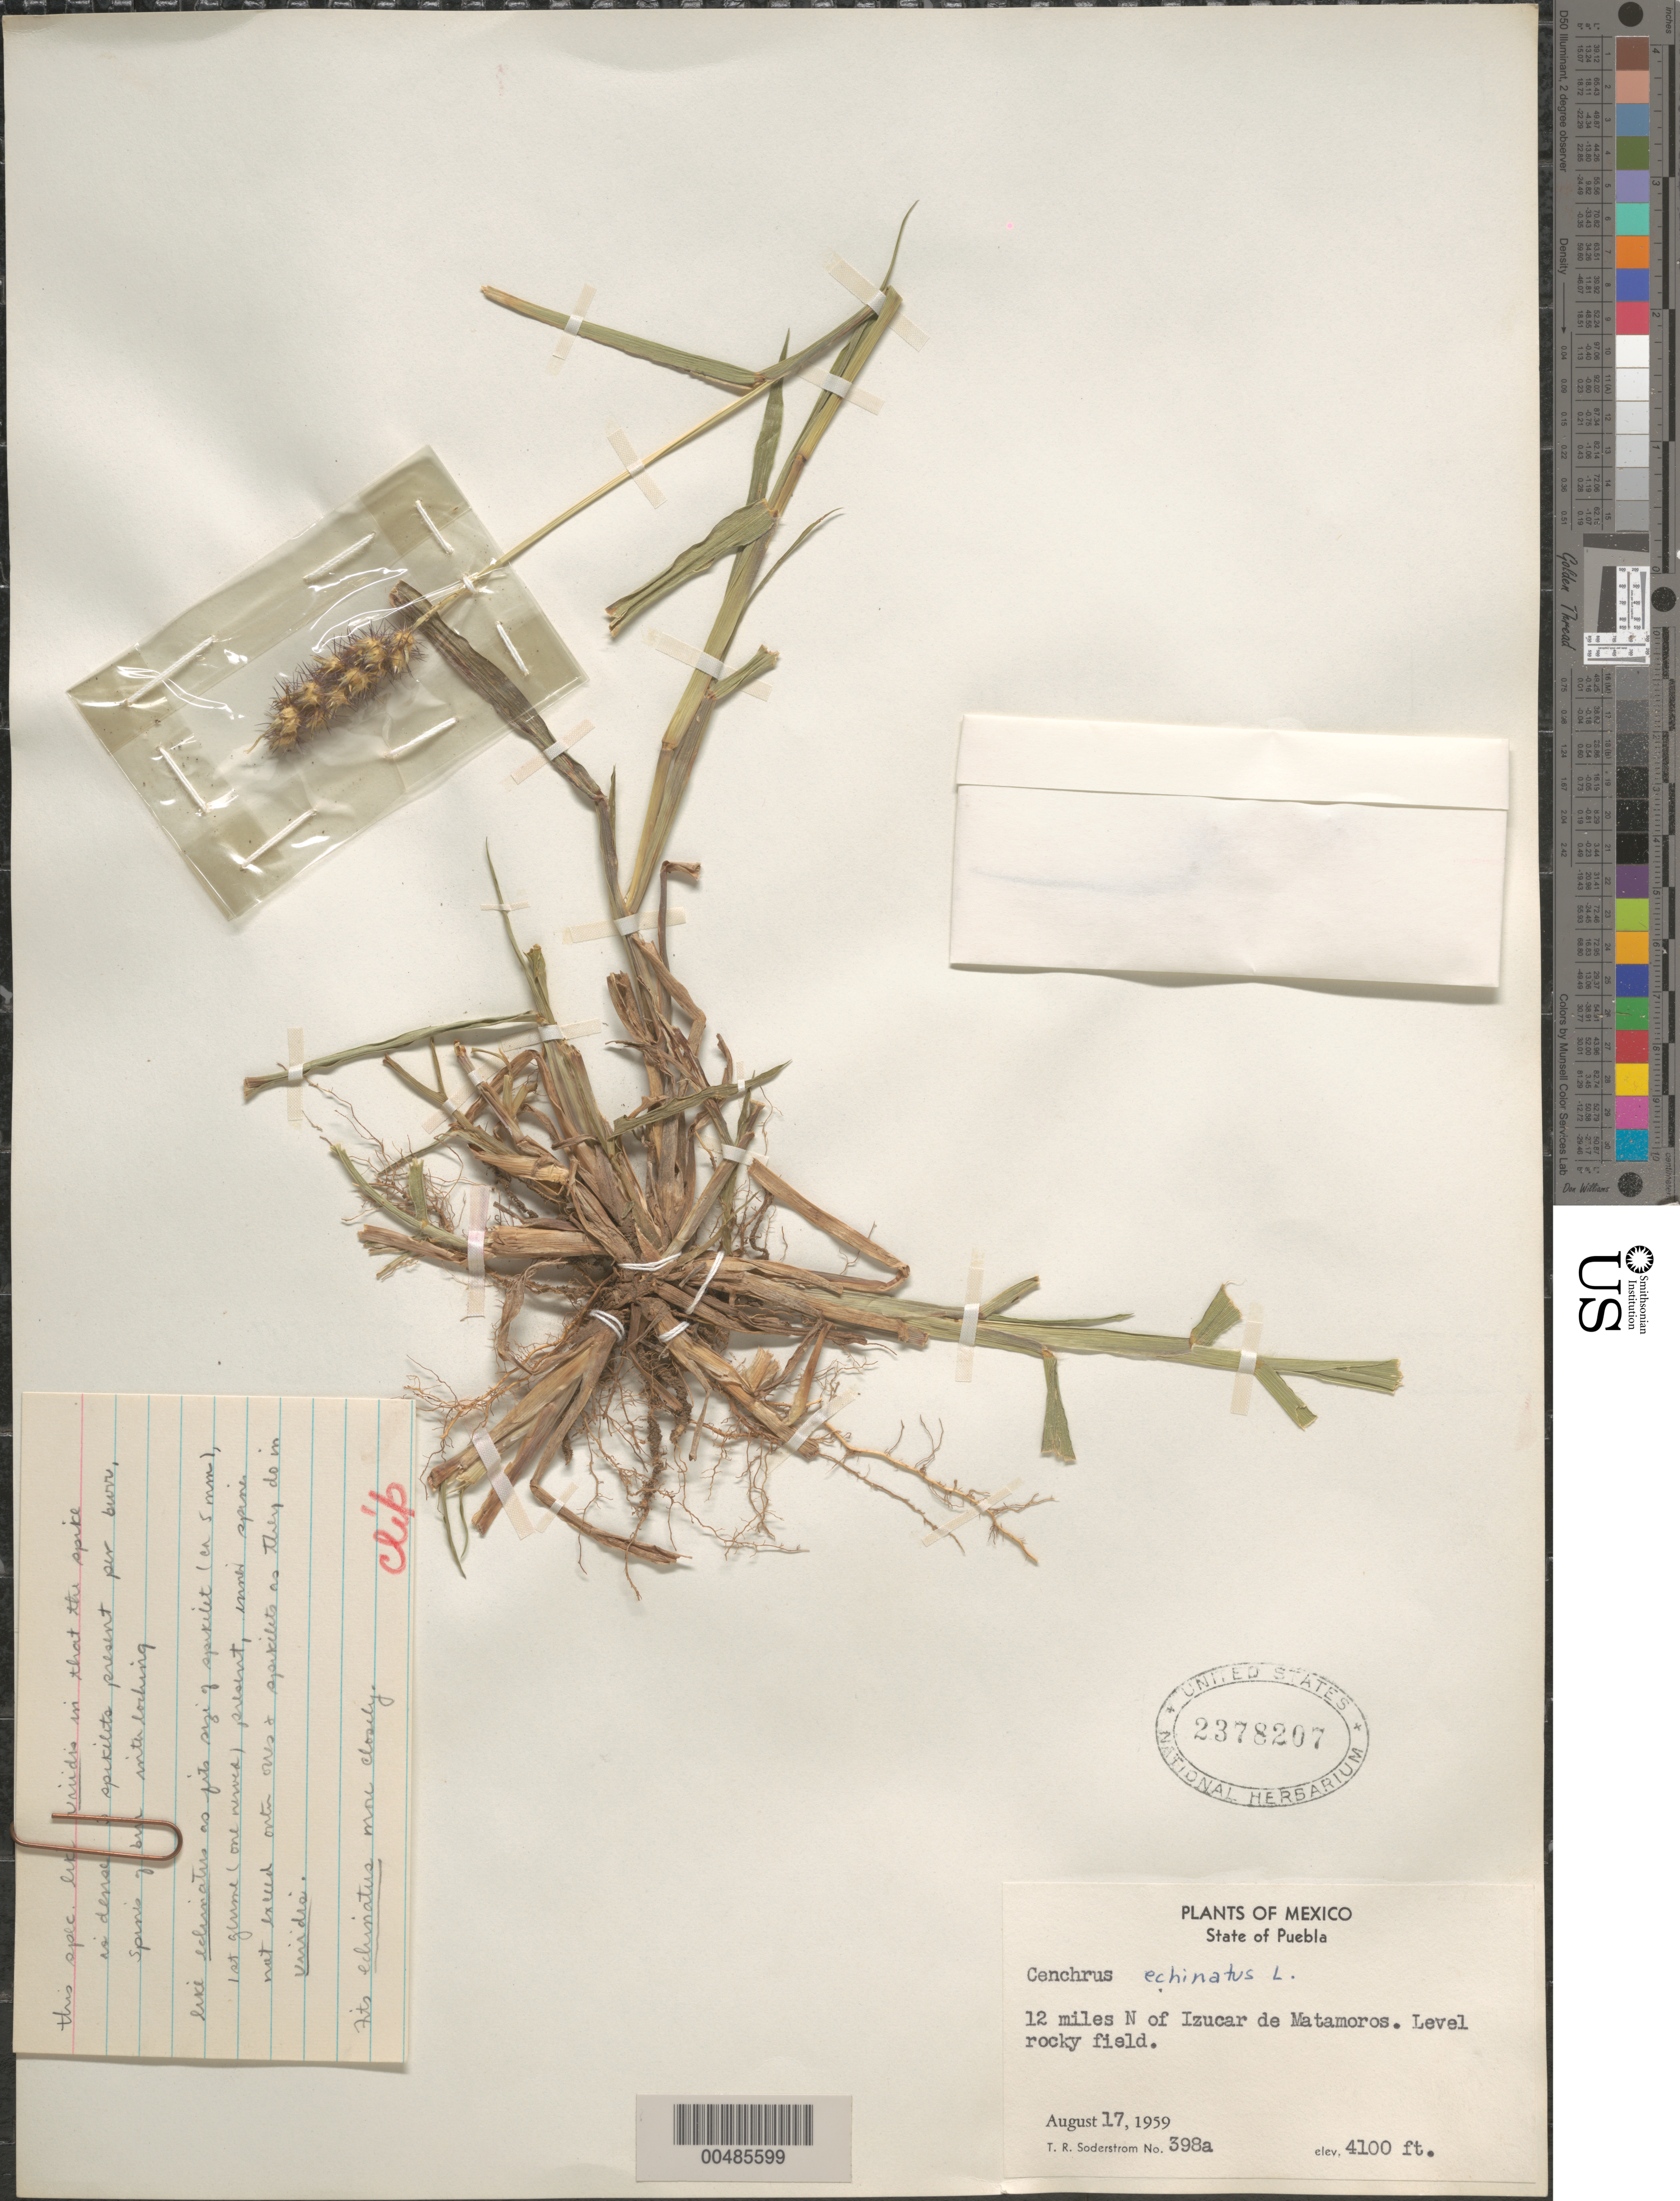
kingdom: Plantae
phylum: Tracheophyta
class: Liliopsida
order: Poales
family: Poaceae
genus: Cenchrus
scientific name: Cenchrus echinatus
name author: L.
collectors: T. R. Soderstrom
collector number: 398a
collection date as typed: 17 Aug 1959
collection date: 1959-08-17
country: Mexico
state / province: Puebla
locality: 12 mi N of Izucar de Matamoros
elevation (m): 1250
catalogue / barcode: US 2378207